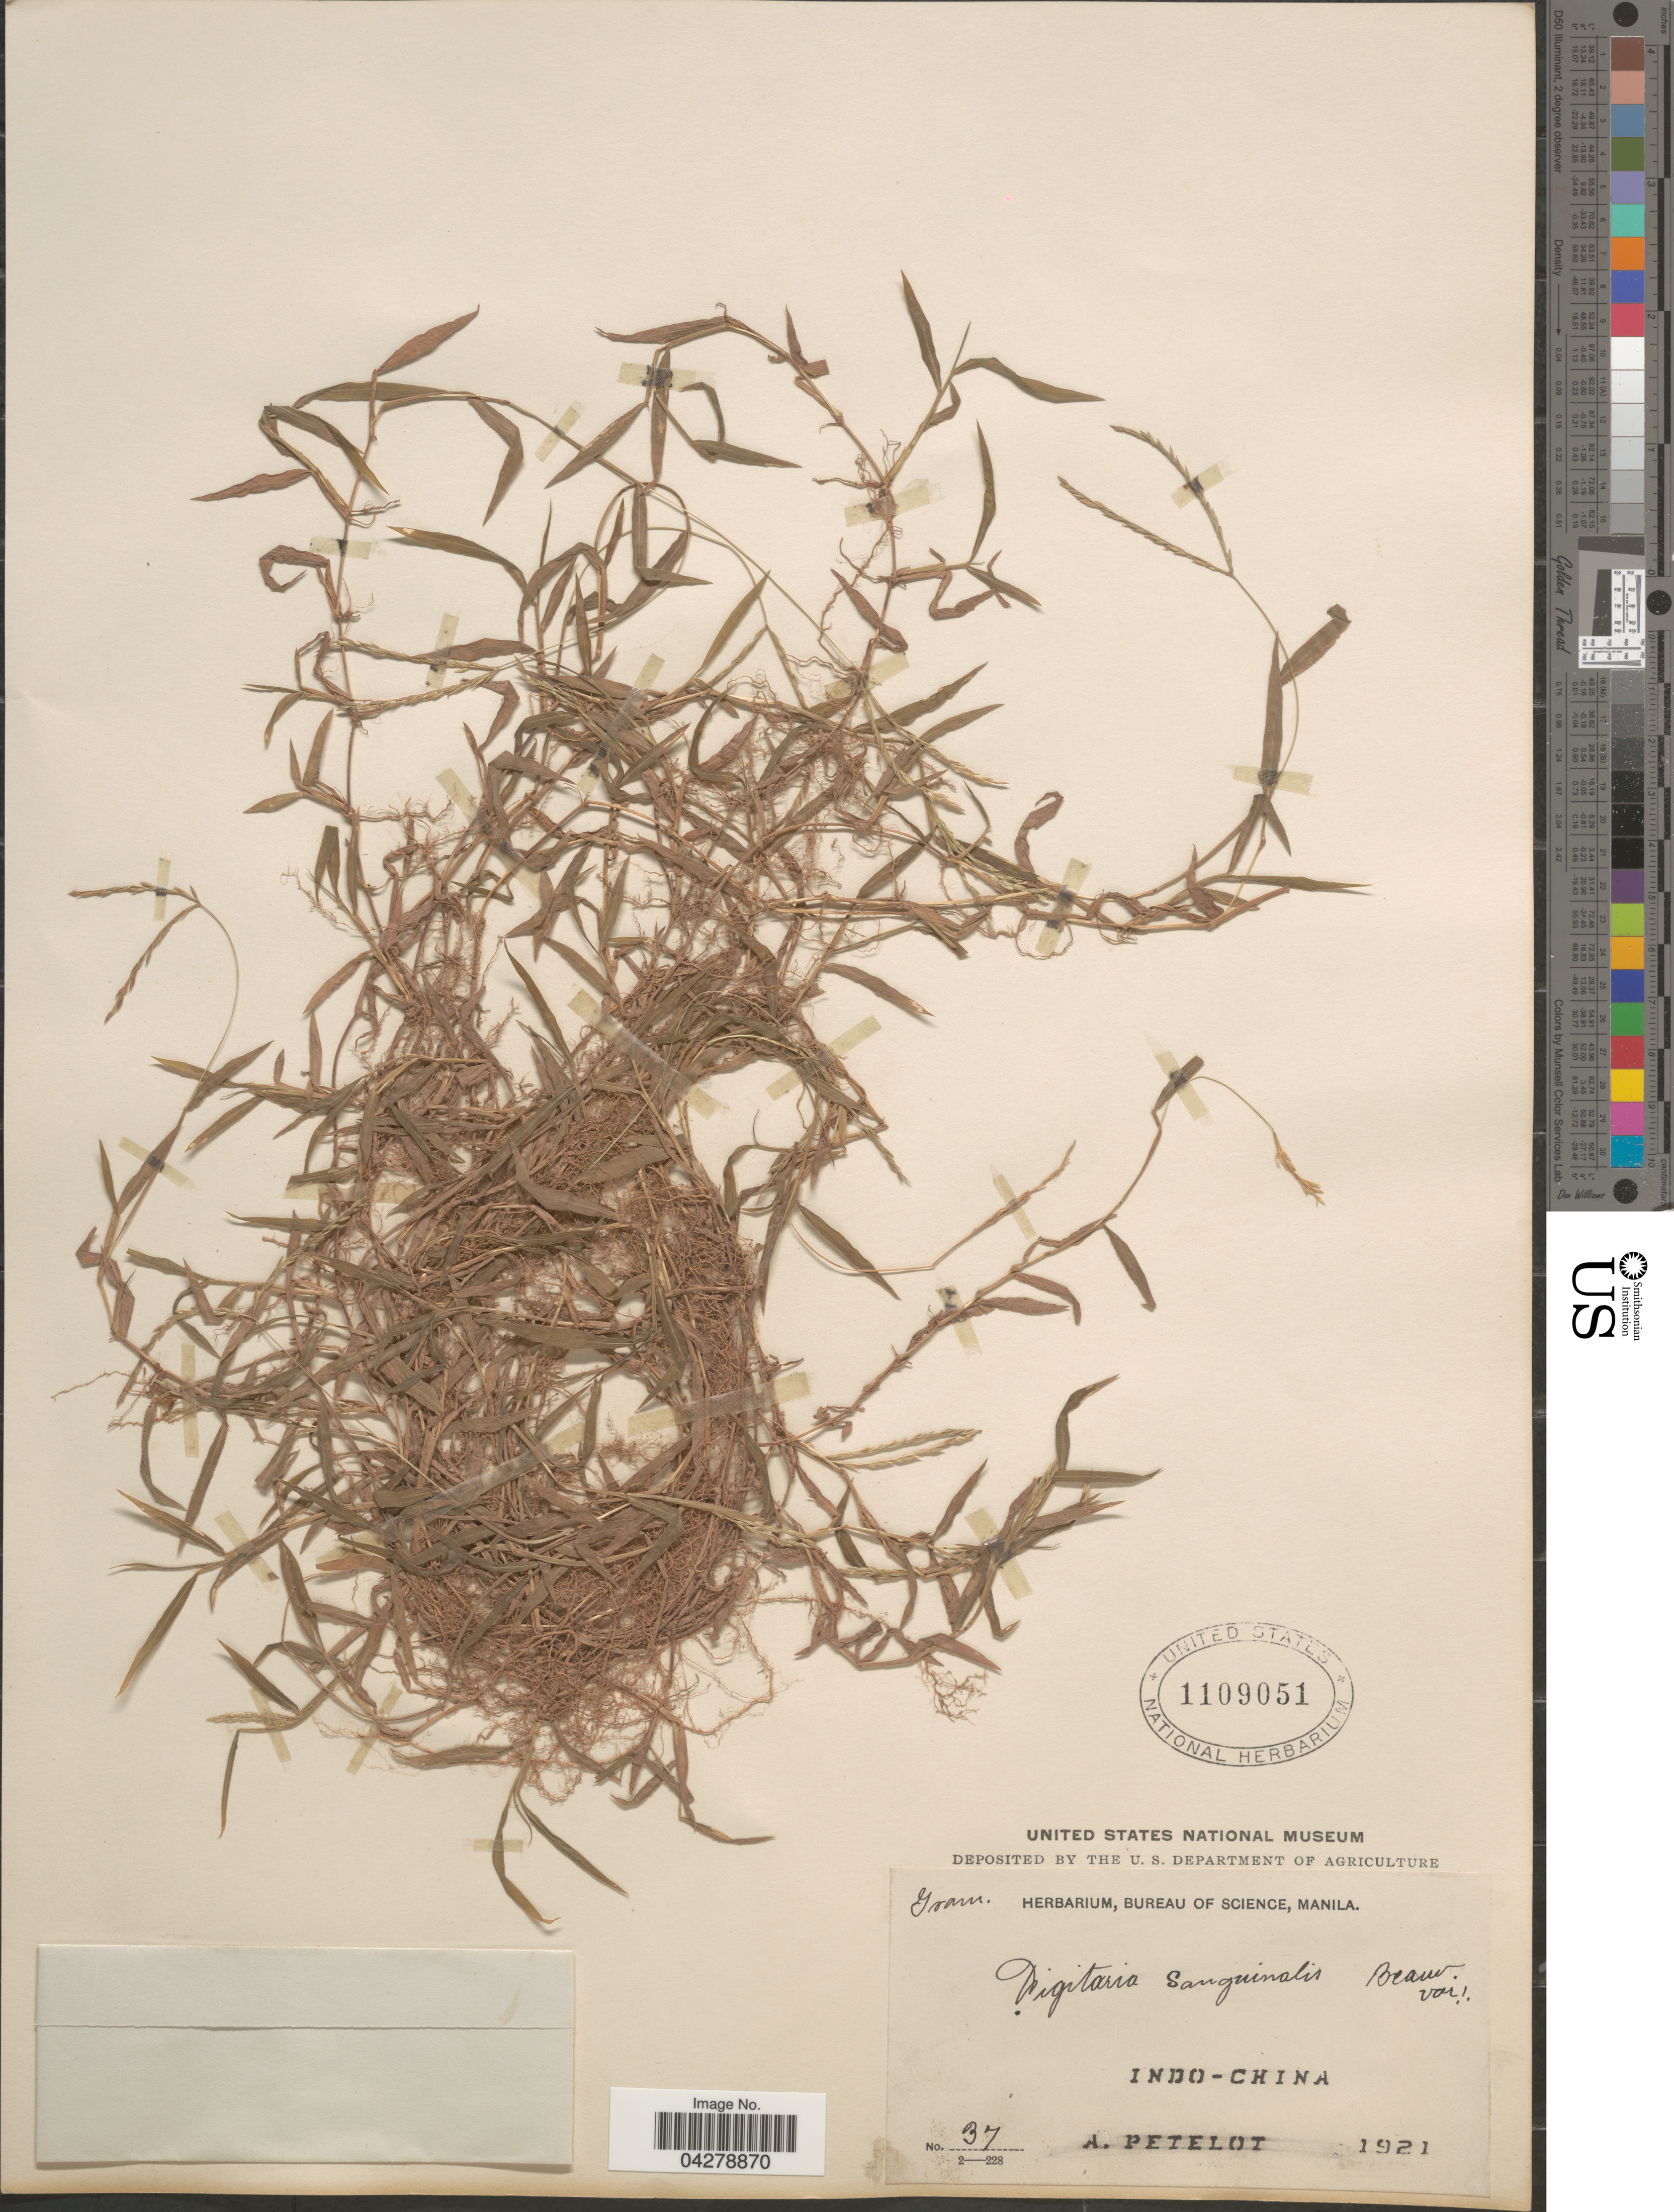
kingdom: Plantae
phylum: Tracheophyta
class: Liliopsida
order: Poales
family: Poaceae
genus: Digitaria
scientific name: Digitaria sp.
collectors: A. Petelot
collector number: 37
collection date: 1921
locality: Indo - China.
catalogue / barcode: US 1109051